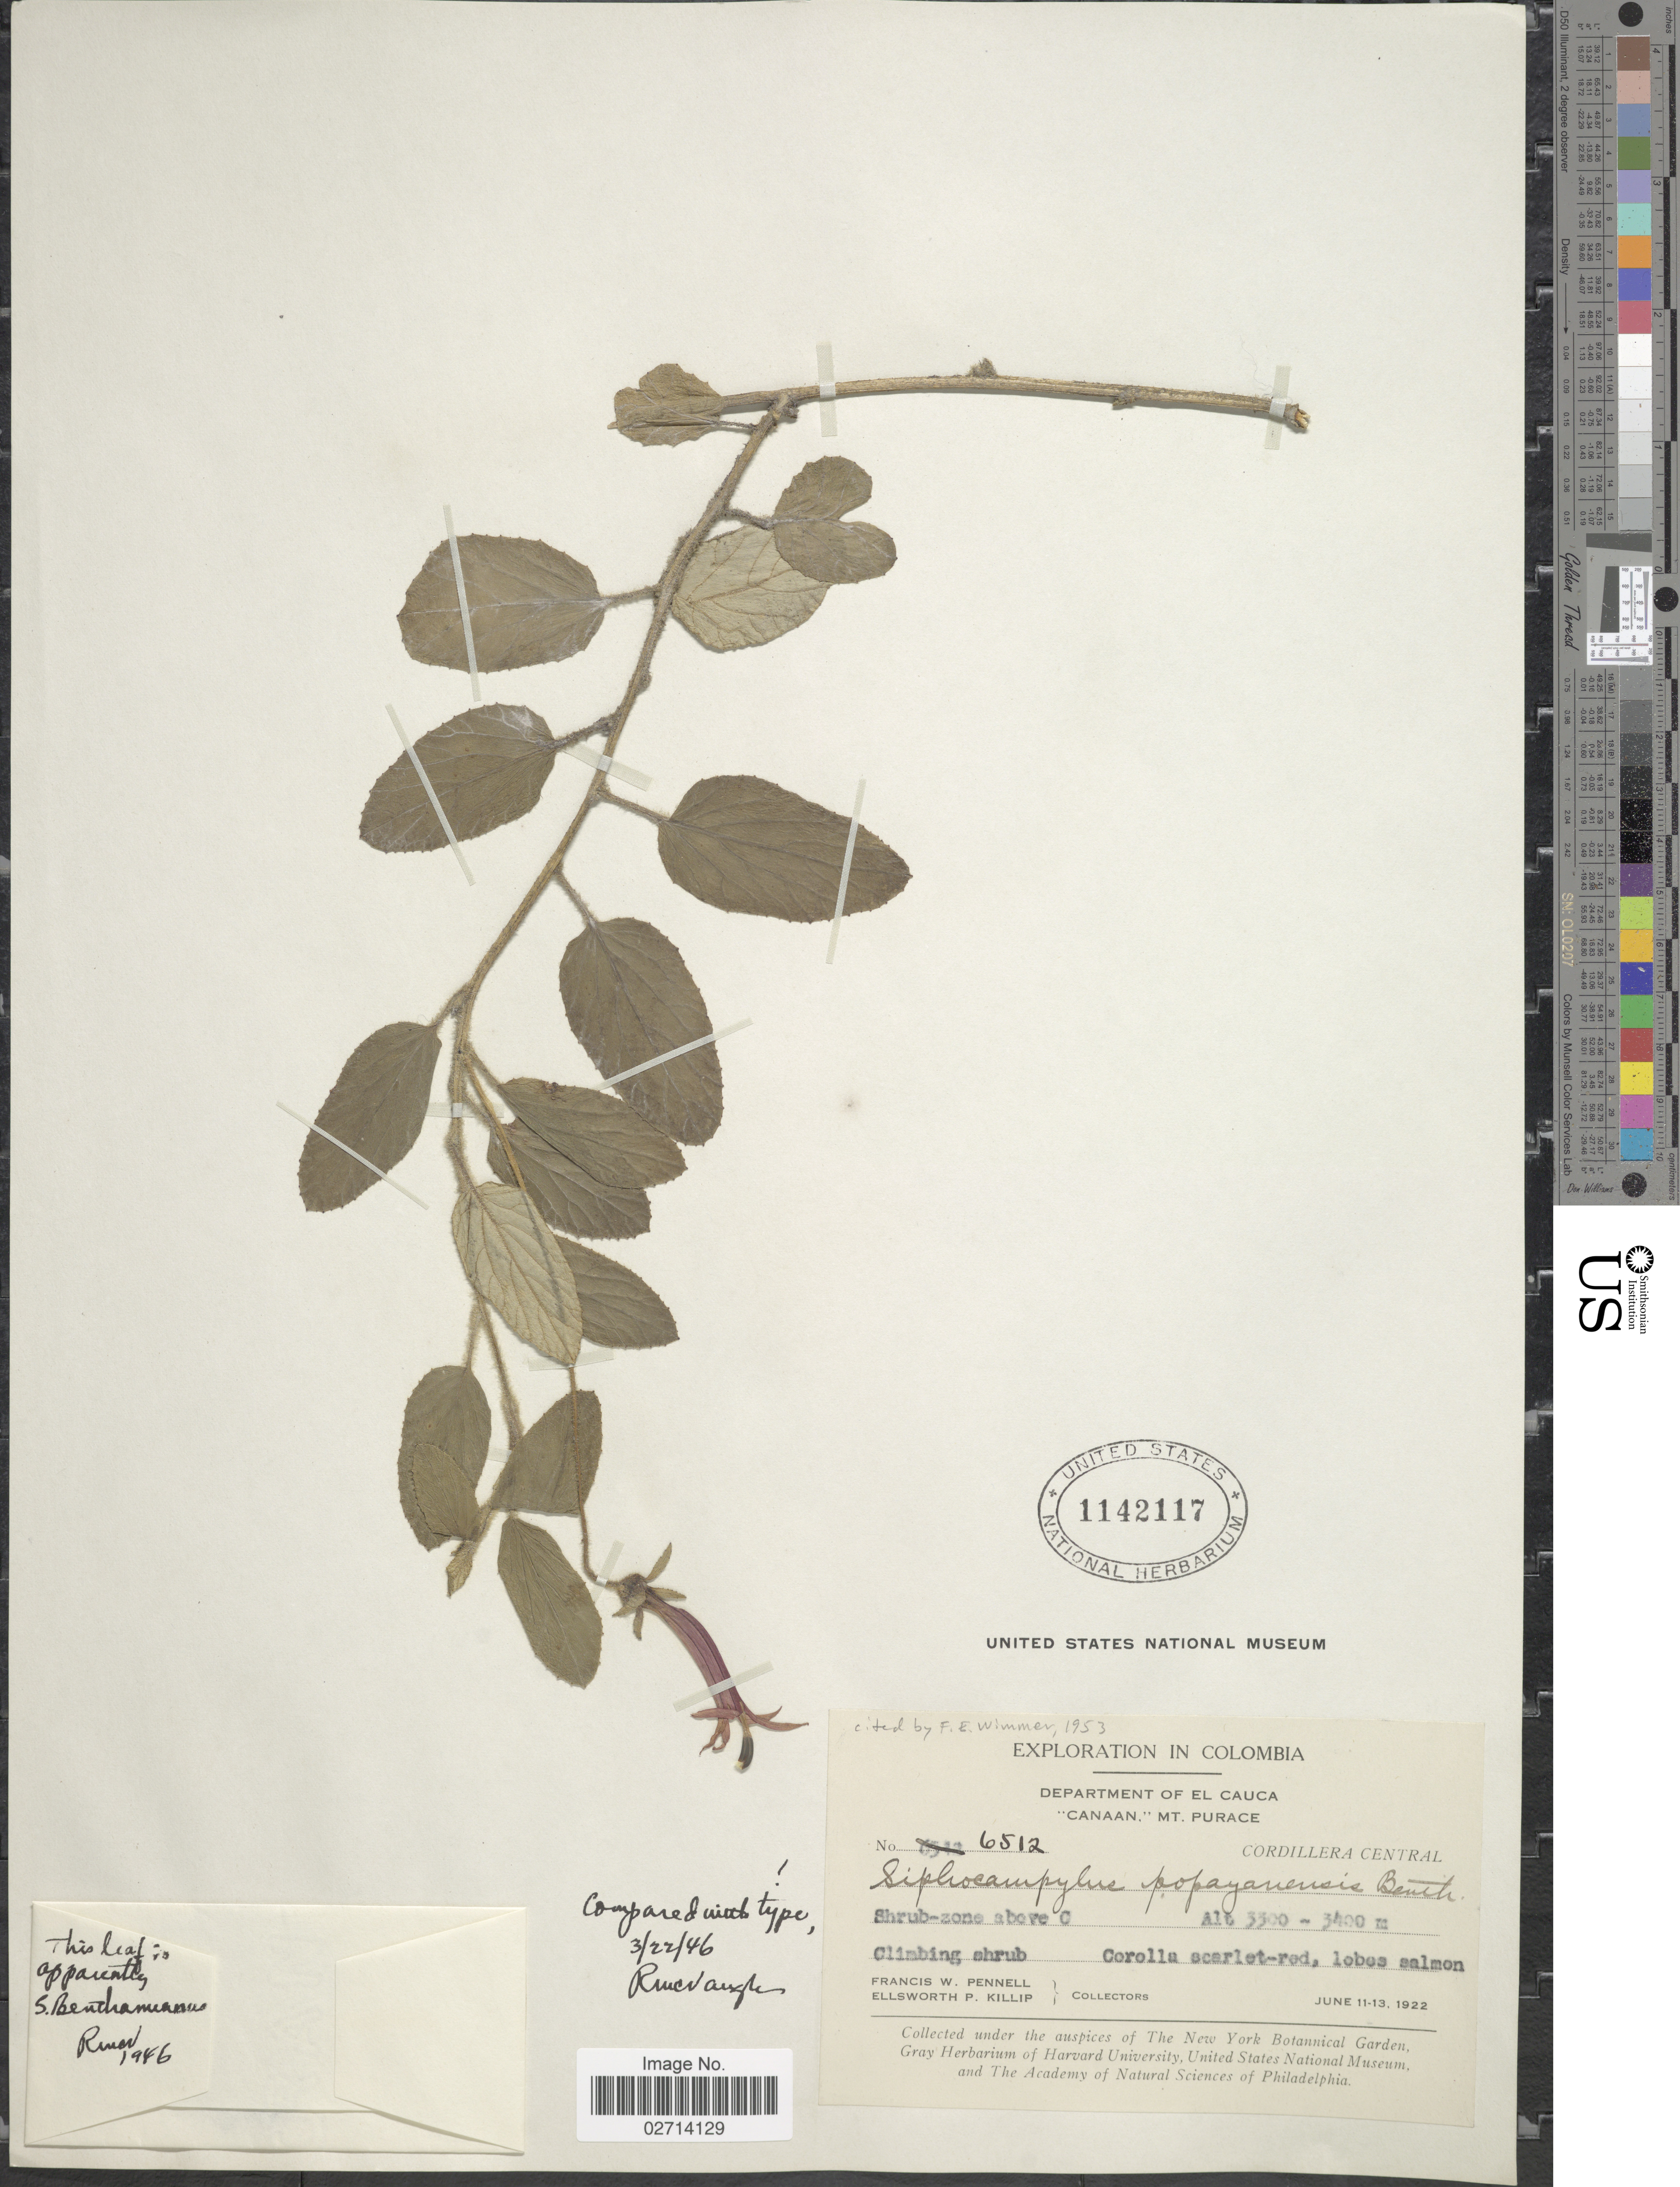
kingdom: Plantae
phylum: Tracheophyta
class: Magnoliopsida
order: Asterales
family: Campanulaceae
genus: Siphocampylus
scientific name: Siphocampylus popayanensis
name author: Benth.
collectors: F. W. Pennell & E. P. Killip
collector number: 6512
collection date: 1922-06-11/1922-06-13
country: Colombia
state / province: Cauca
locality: Canaan.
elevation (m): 3300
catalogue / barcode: US 1142117